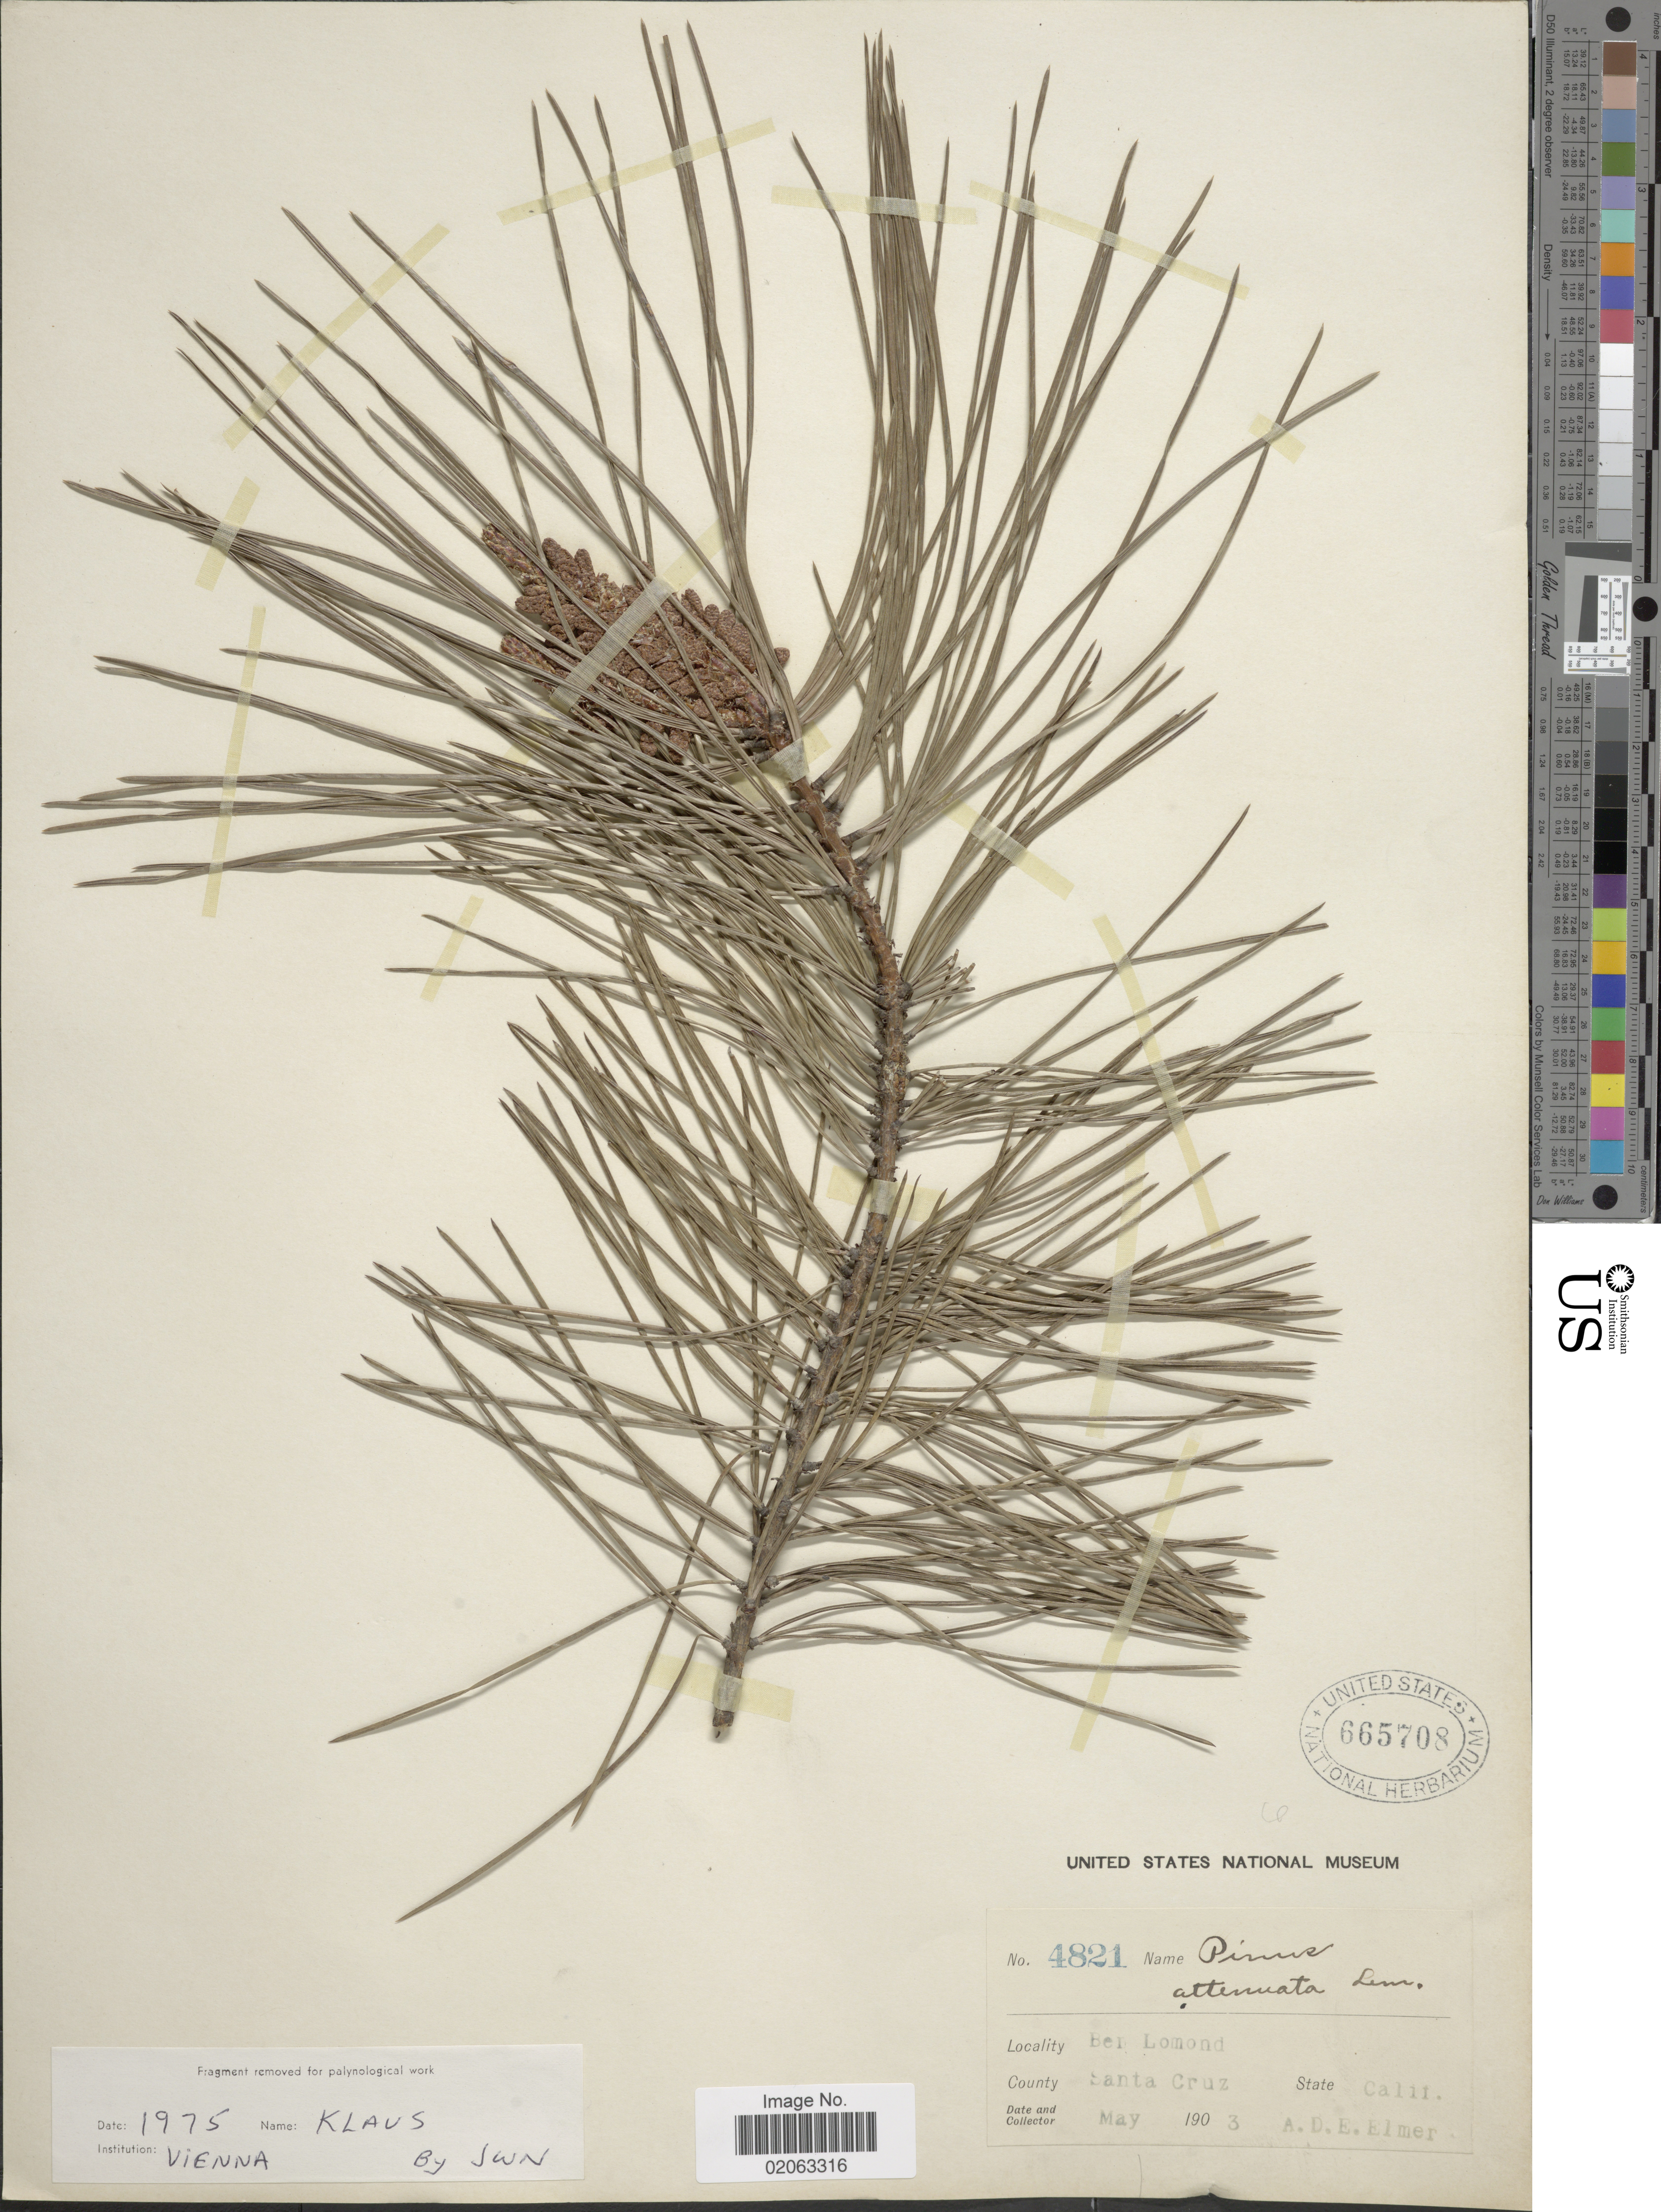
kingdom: Plantae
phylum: Tracheophyta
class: Pinopsida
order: Pinales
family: Pinaceae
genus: Pinus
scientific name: Pinus attenuata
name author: Lemmon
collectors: A. D. E. Elmer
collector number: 4821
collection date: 1903-05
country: United States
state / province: California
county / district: Santa Cruz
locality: Ben Lomond, County Santa Cruz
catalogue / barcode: US 665708